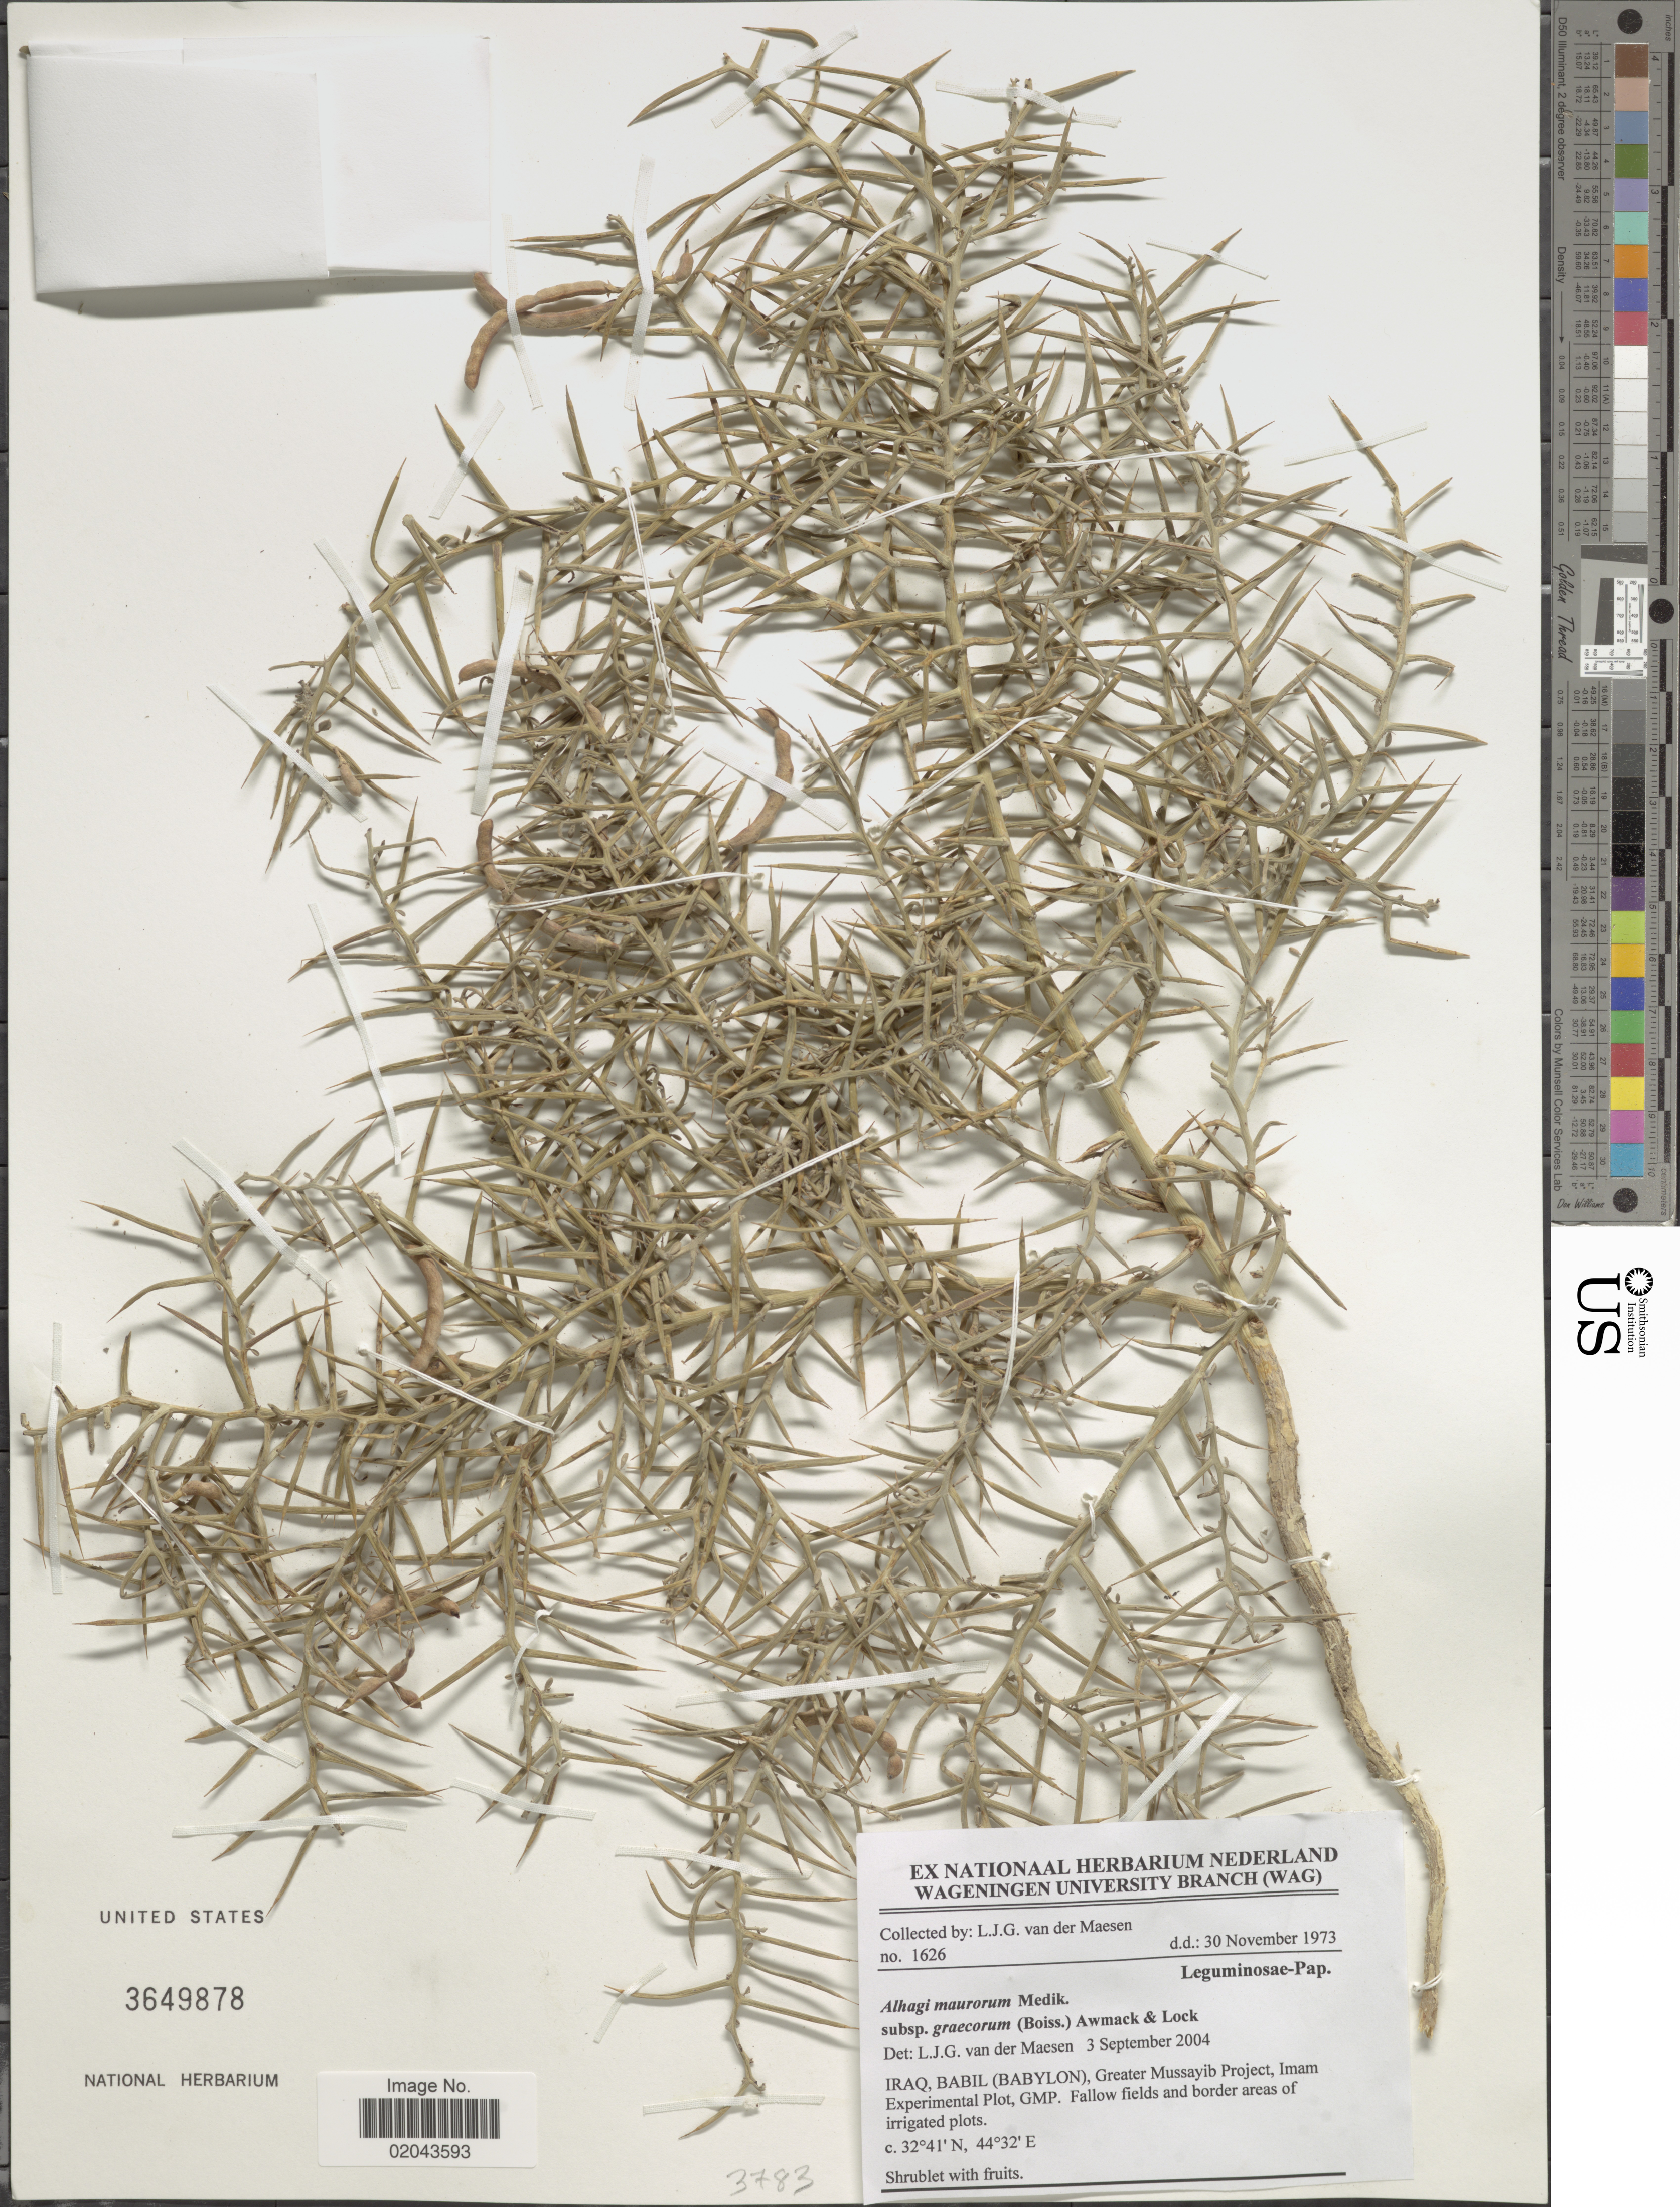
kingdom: Plantae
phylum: Tracheophyta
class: Magnoliopsida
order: Fabales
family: Fabaceae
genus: Alhagi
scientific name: Alhagi maurorum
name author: Medik.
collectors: L. van der Maesen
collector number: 1626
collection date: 1973-11-30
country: Iraq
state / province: Babil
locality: (Babylon), Greater Mussayib Project, Imam Experimental Plot, GMP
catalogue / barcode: US 3649878